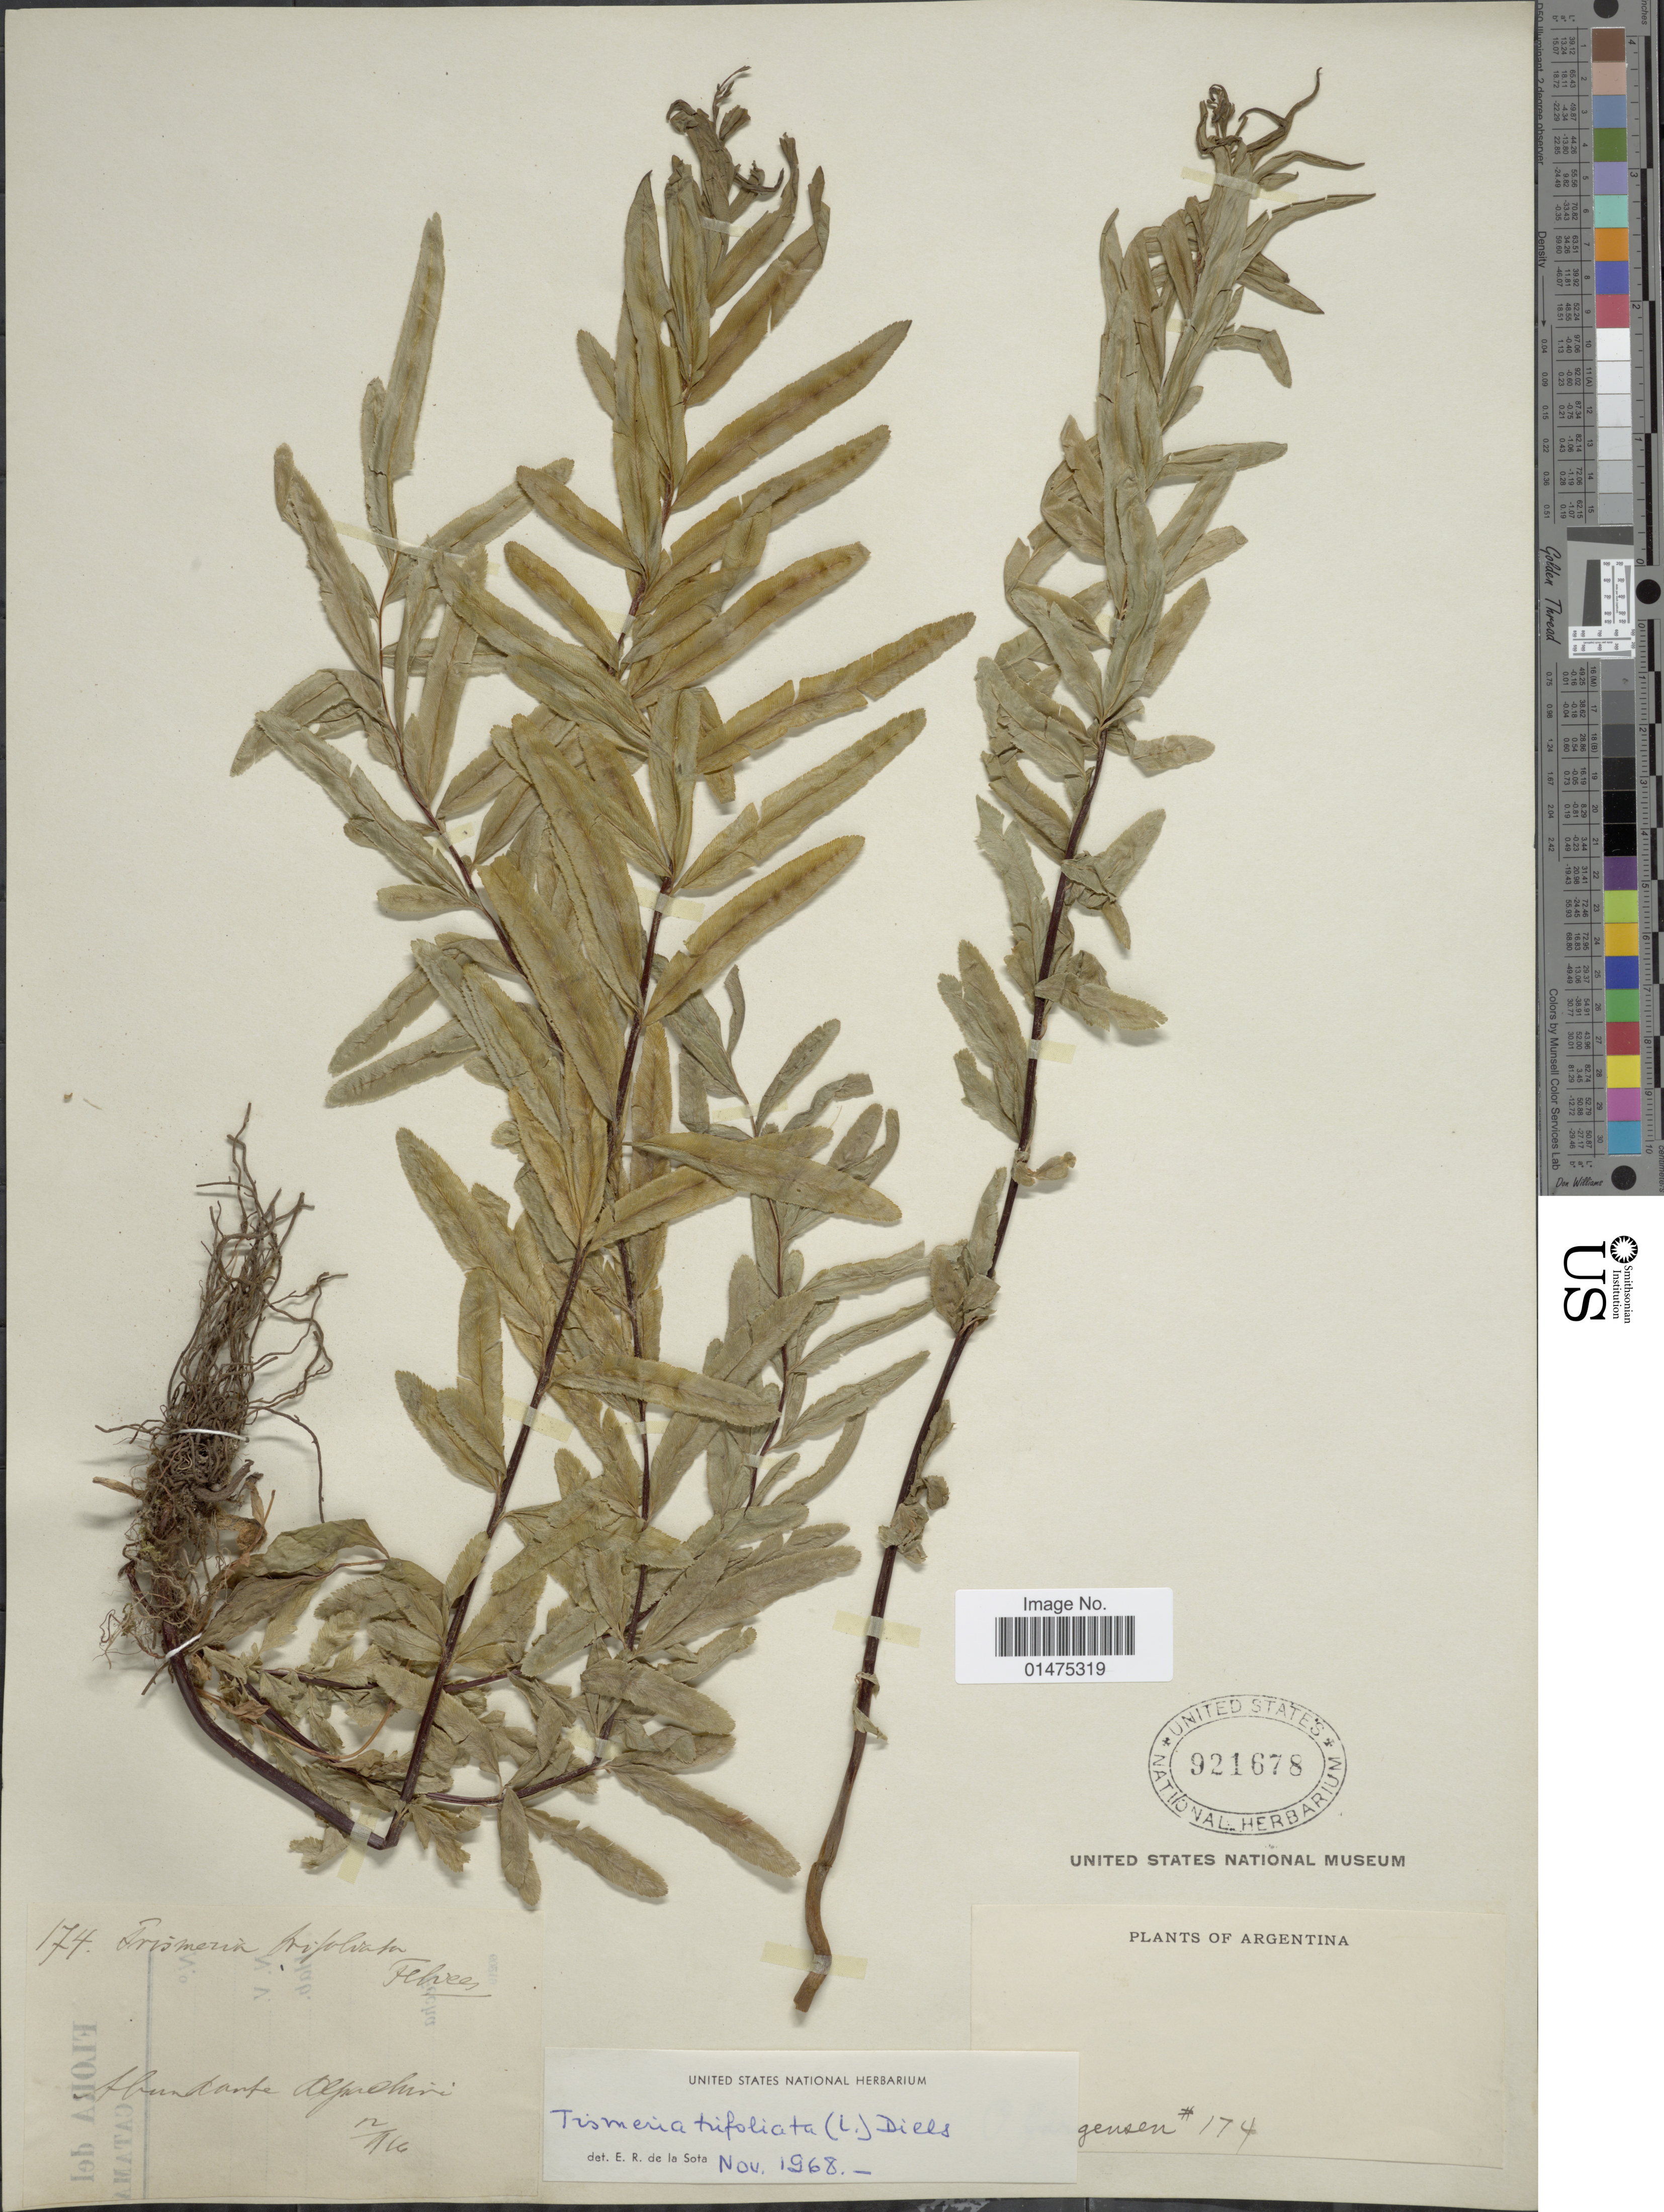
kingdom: Plantae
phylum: Tracheophyta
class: Polypodiopsida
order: Polypodiales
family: Pteridaceae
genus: Pityrogramma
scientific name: Pityrogramma trifoliata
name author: (L.) R.M. Tryon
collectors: P. Jorgensen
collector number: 174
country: Argentina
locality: Argentina, Abundante Alpiahir [interpreted]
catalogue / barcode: US 921678